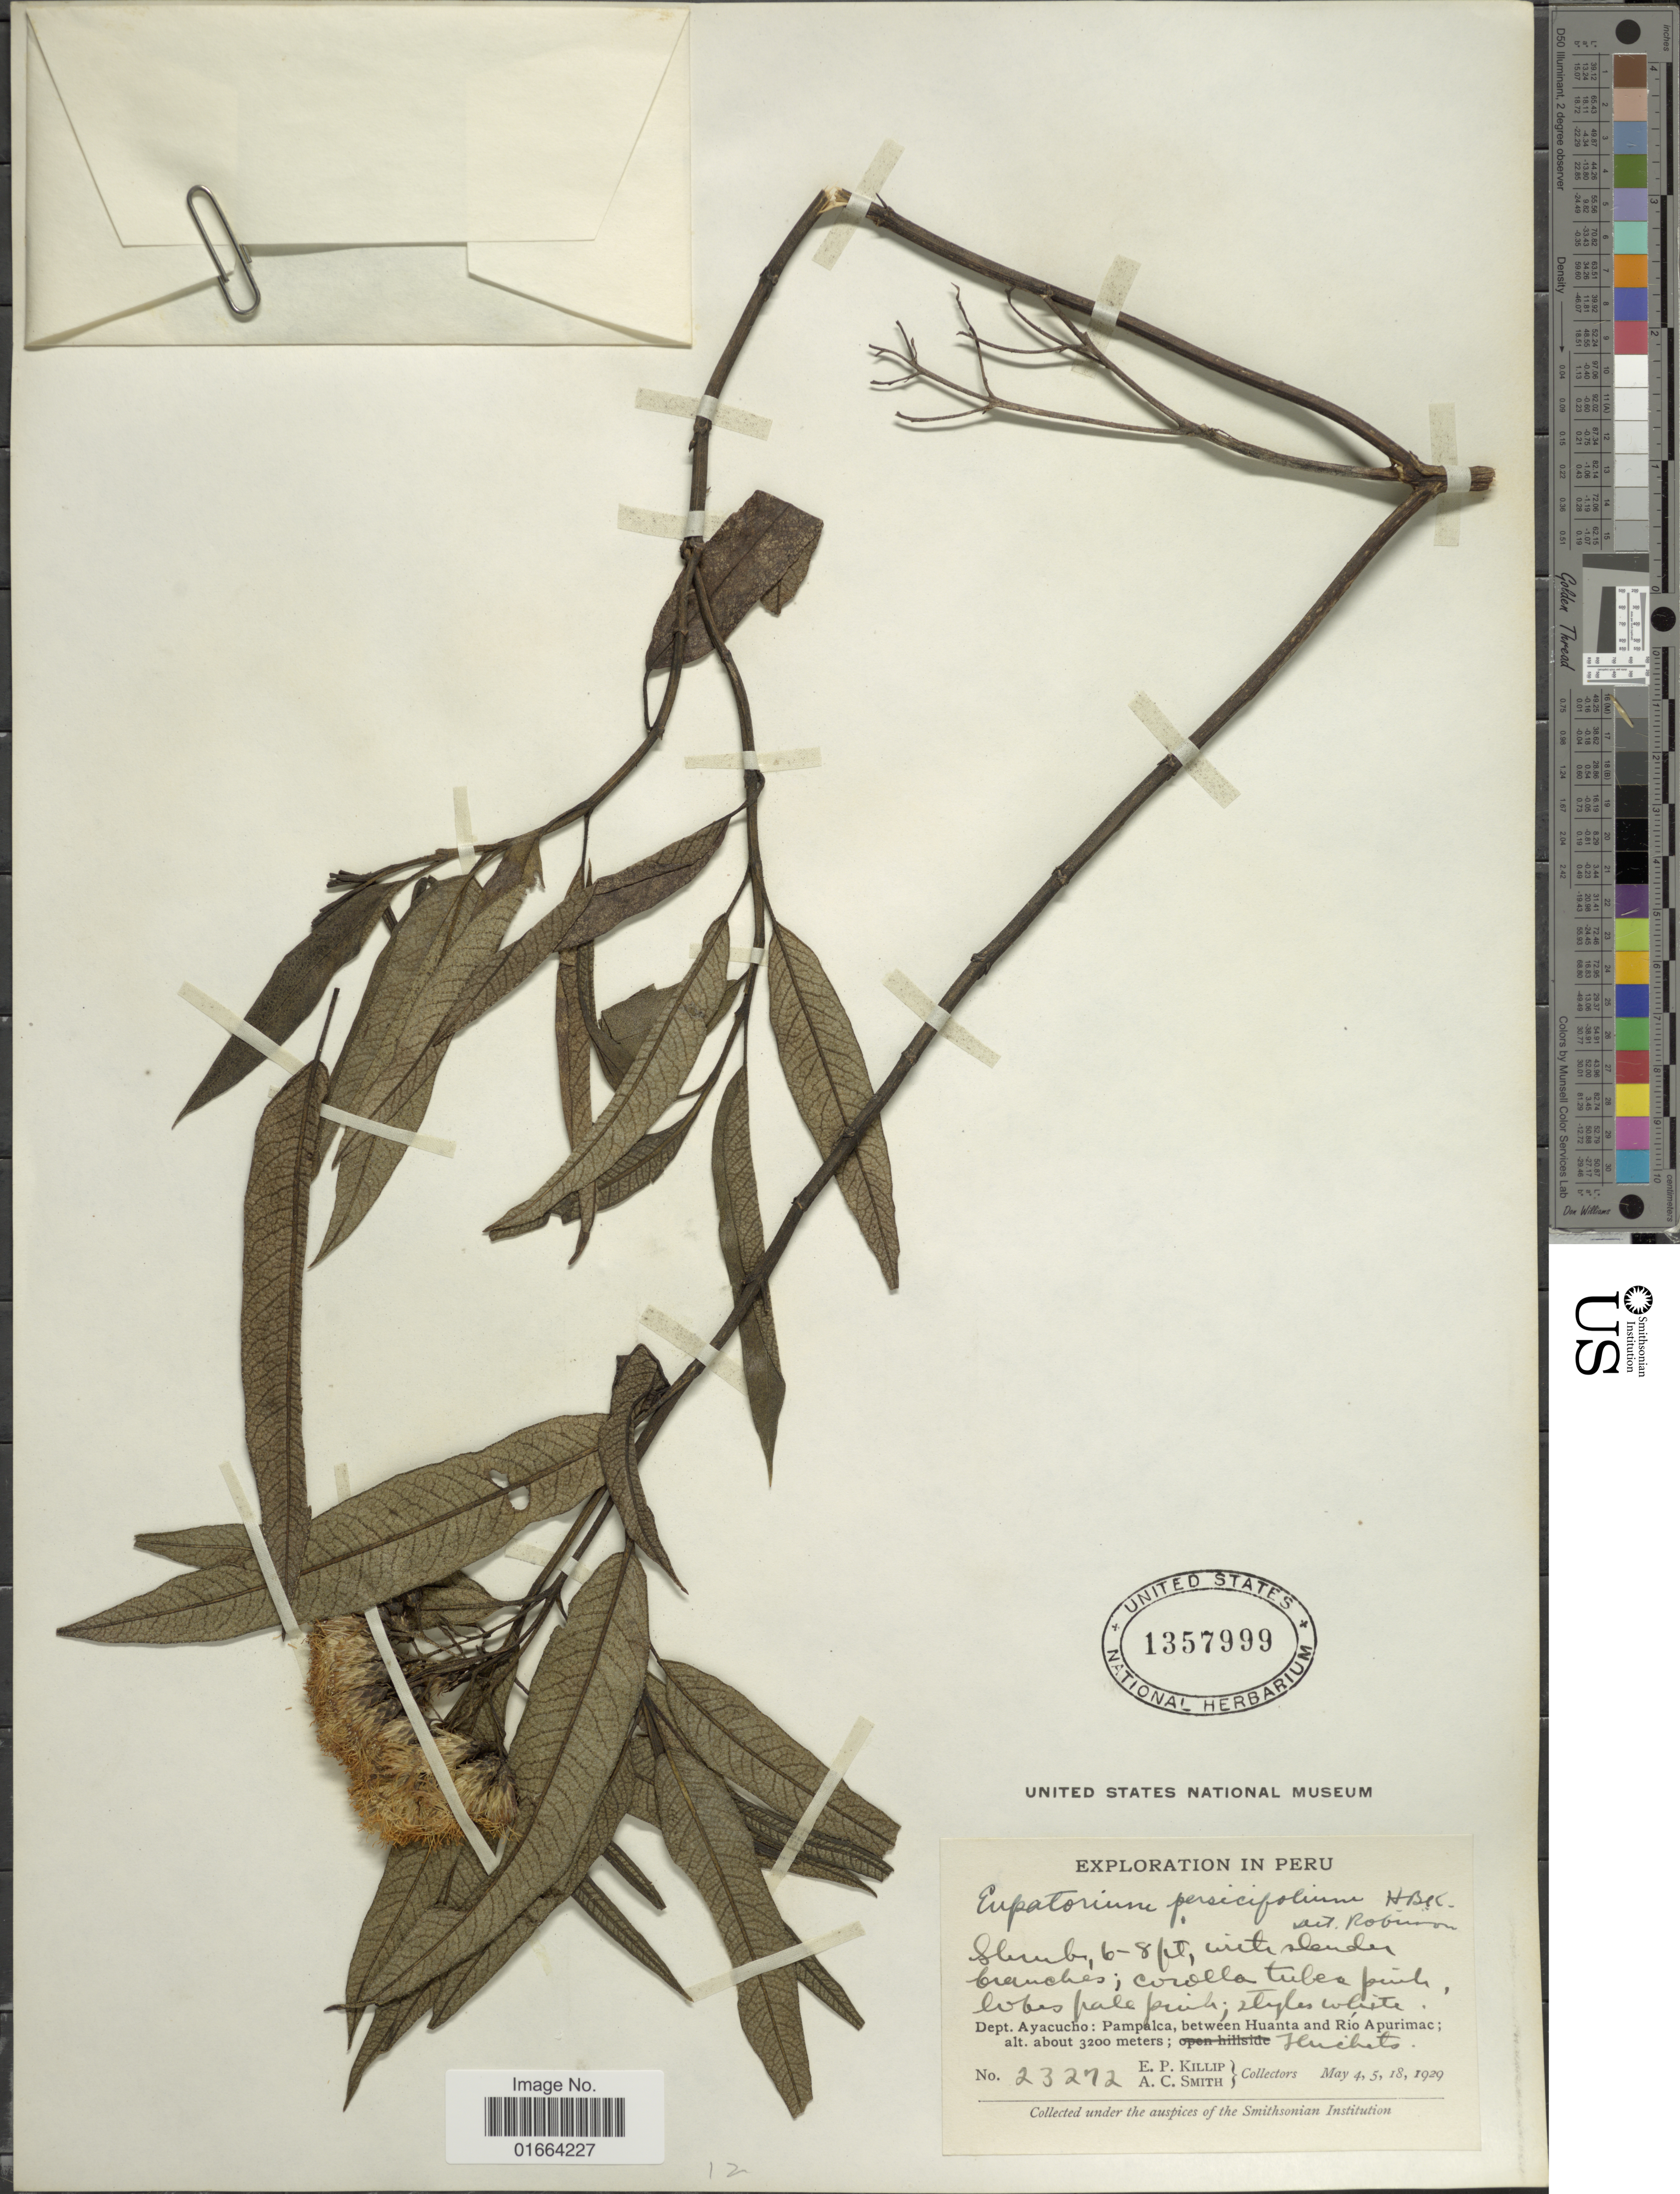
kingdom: Plantae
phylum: Tracheophyta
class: Magnoliopsida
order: Asterales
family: Asteraceae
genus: Aristeguietia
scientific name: Aristeguietia discolor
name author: (DC.) R.M. King & H. Rob.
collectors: E. P. Killip & A. C. Smith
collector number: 23272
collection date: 1929-05-04/1929-05-18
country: Peru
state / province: Ayacucho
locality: Pampalca, between Huanta and Río Apurimac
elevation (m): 3200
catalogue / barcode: US 1357999